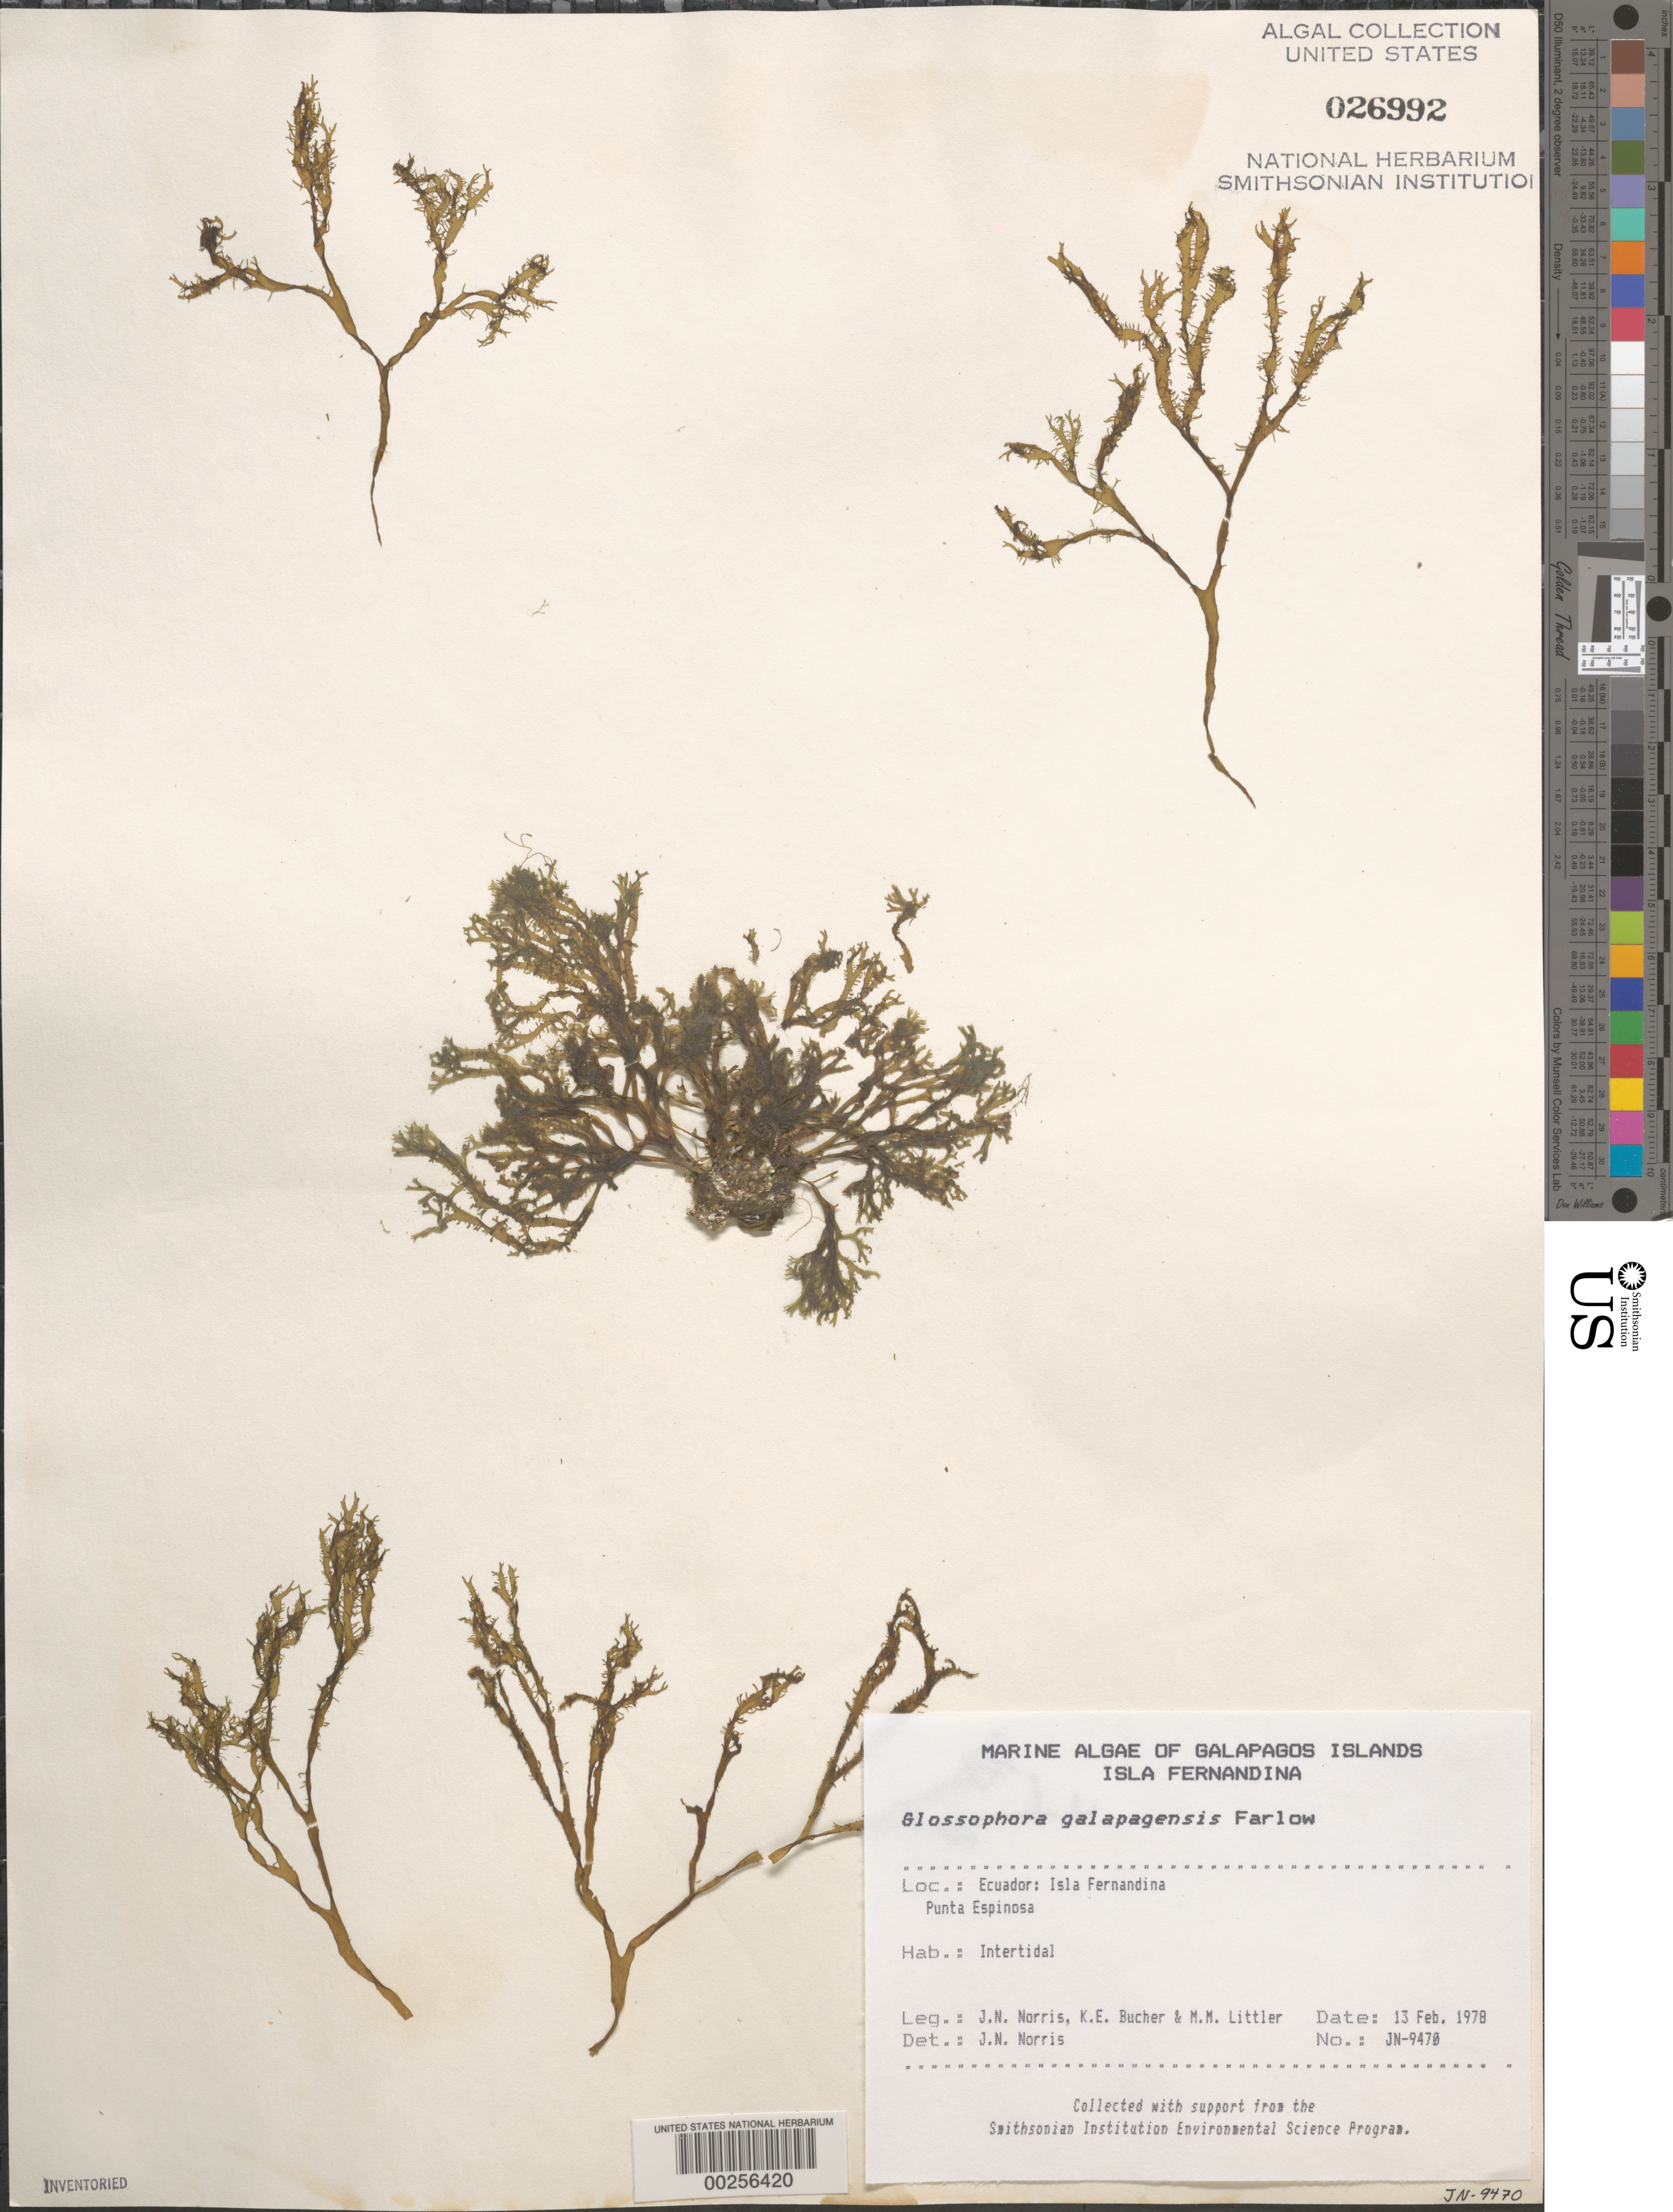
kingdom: Chromista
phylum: Ochrophyta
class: Phaeophyceae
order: Dictyotales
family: Dictyotaceae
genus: Dictyota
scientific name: Dictyota galapagensis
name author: (Farl.) De Clerck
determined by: Algae name updating Project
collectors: J. N. Norris, K. E. Bucher & M. M. Littler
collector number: JN-9470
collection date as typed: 13 Feb 1978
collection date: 1978-02-13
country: Ecuador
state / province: Colón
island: Fernandina [Narborough]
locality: Punta Espinosa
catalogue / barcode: US 26992